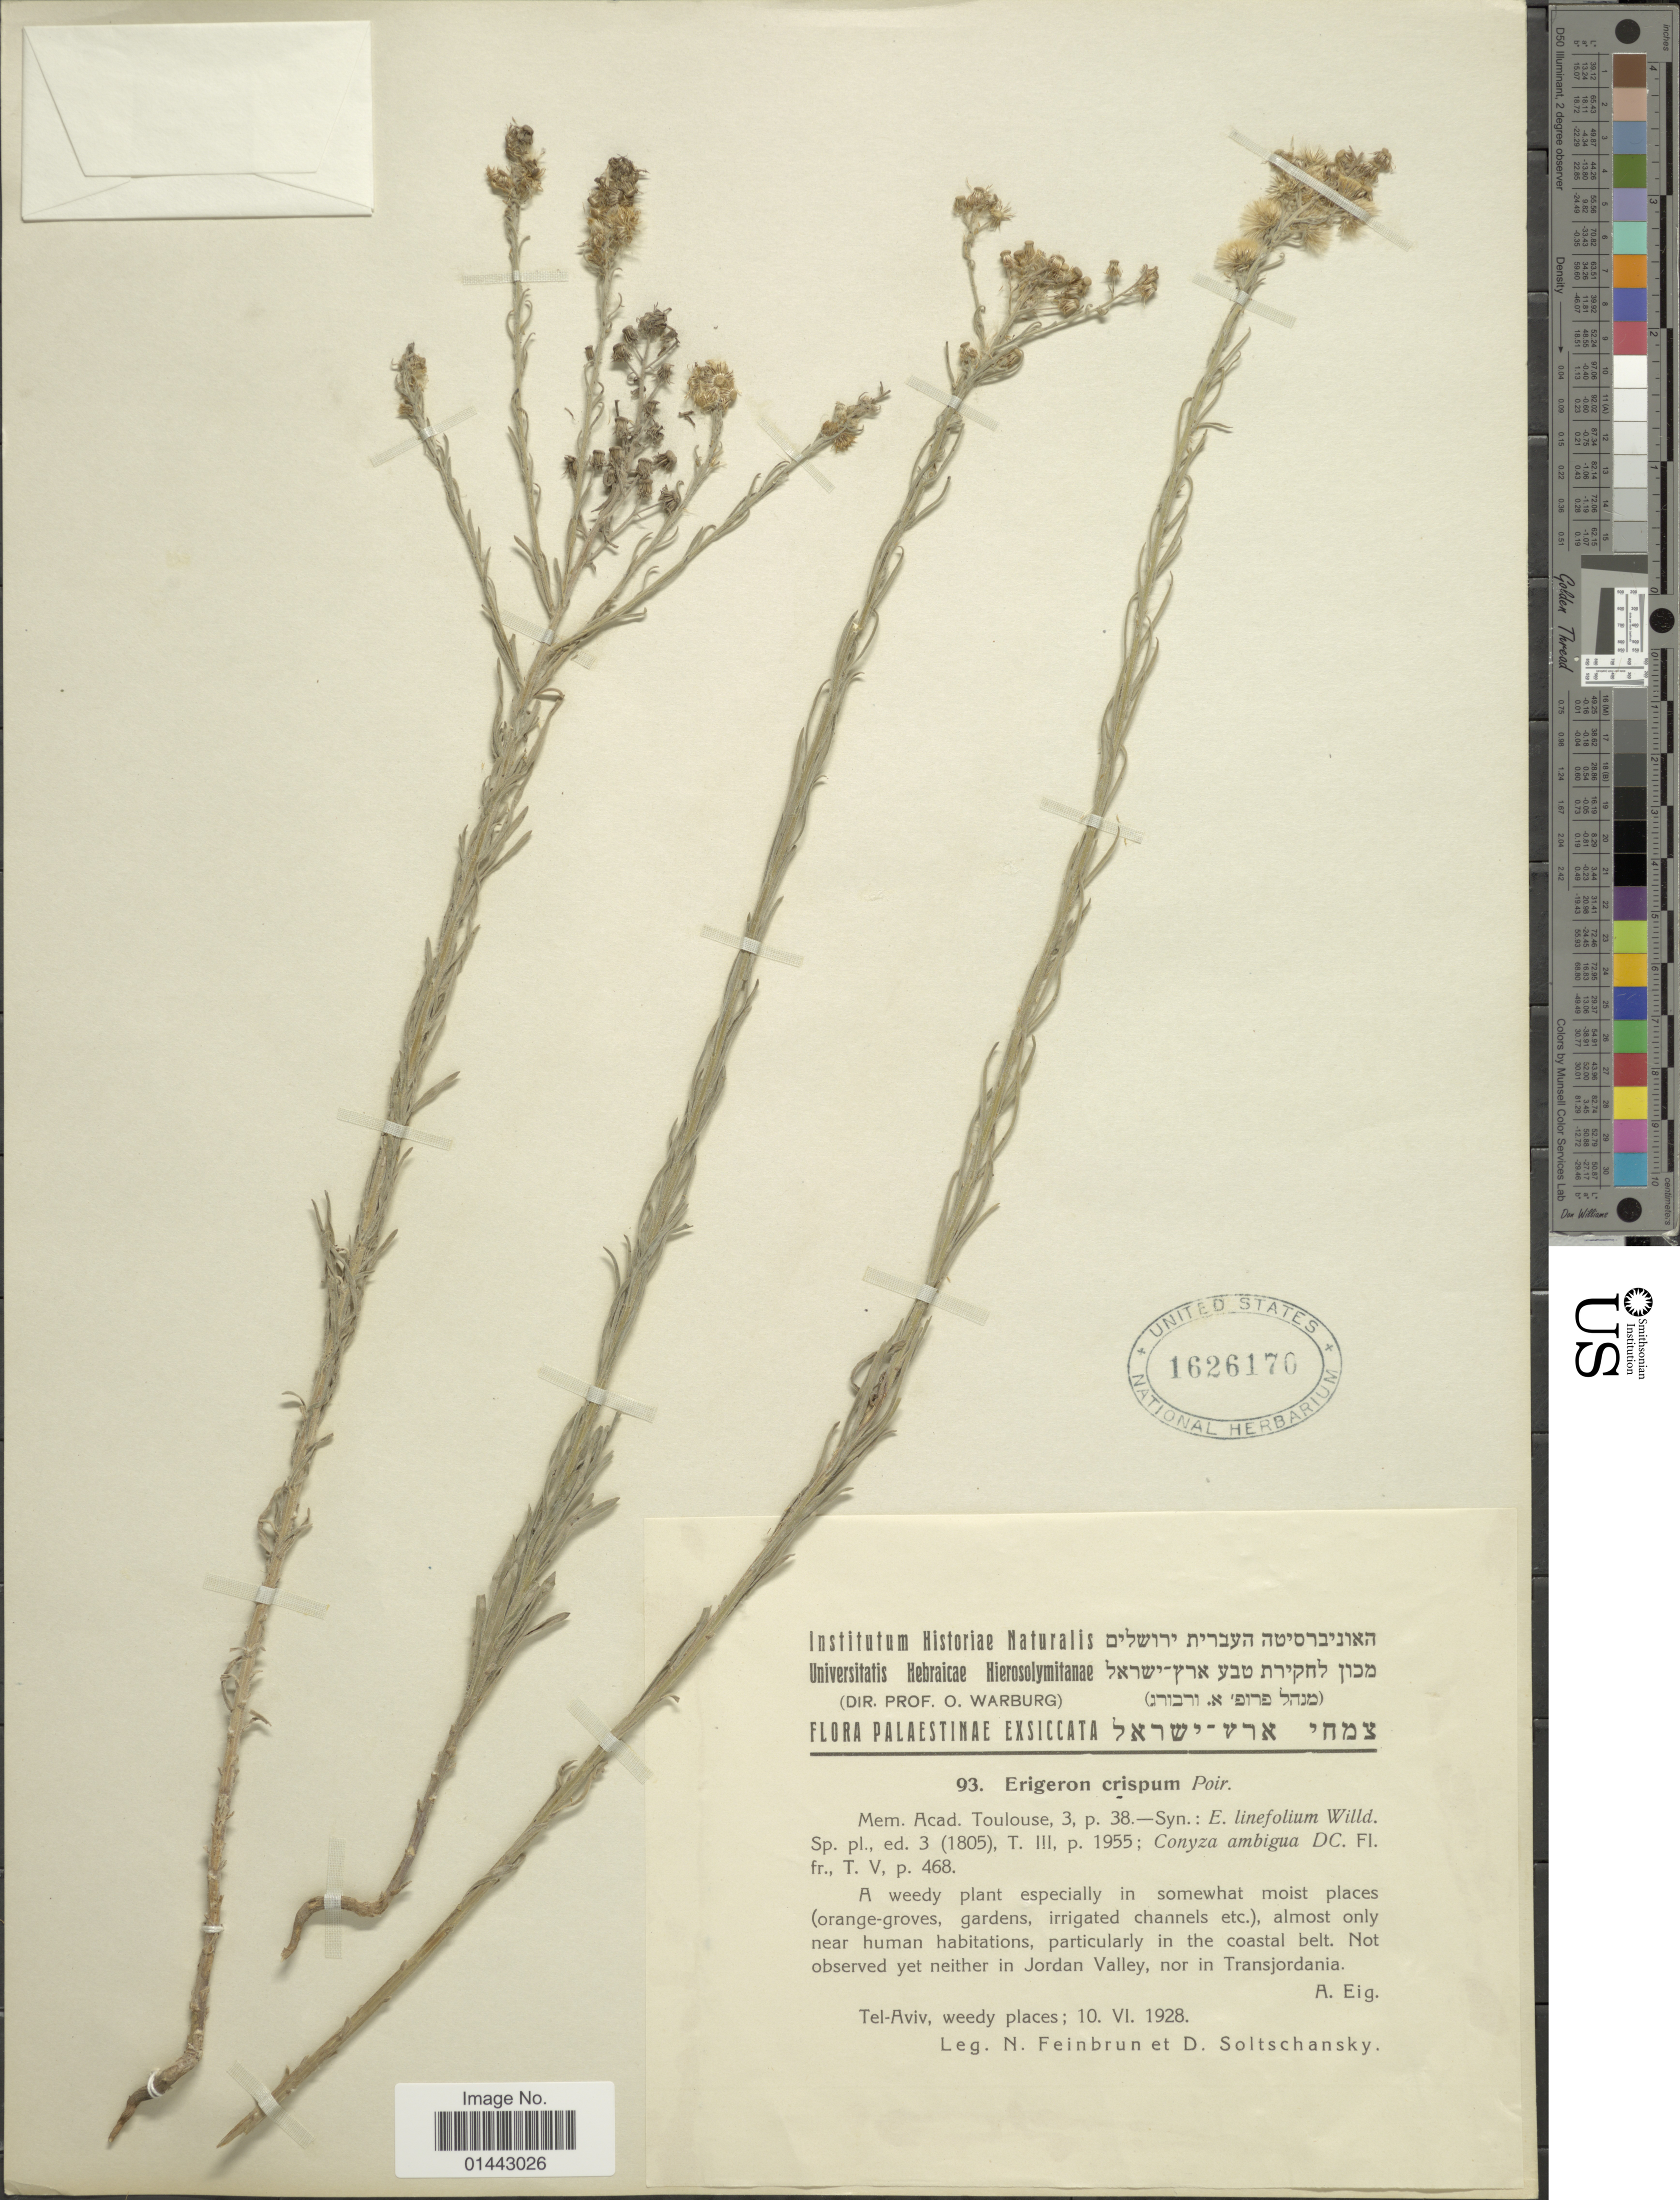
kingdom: Plantae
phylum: Tracheophyta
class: Magnoliopsida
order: Asterales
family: Asteraceae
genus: Erigeron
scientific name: Erigeron crispus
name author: Pourr.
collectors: N. Feinbrun & D. Soltschansky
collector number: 93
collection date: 1928-06-10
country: Israel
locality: Palaestinae Exsiccata, Tel-Aviv.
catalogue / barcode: US 1626170